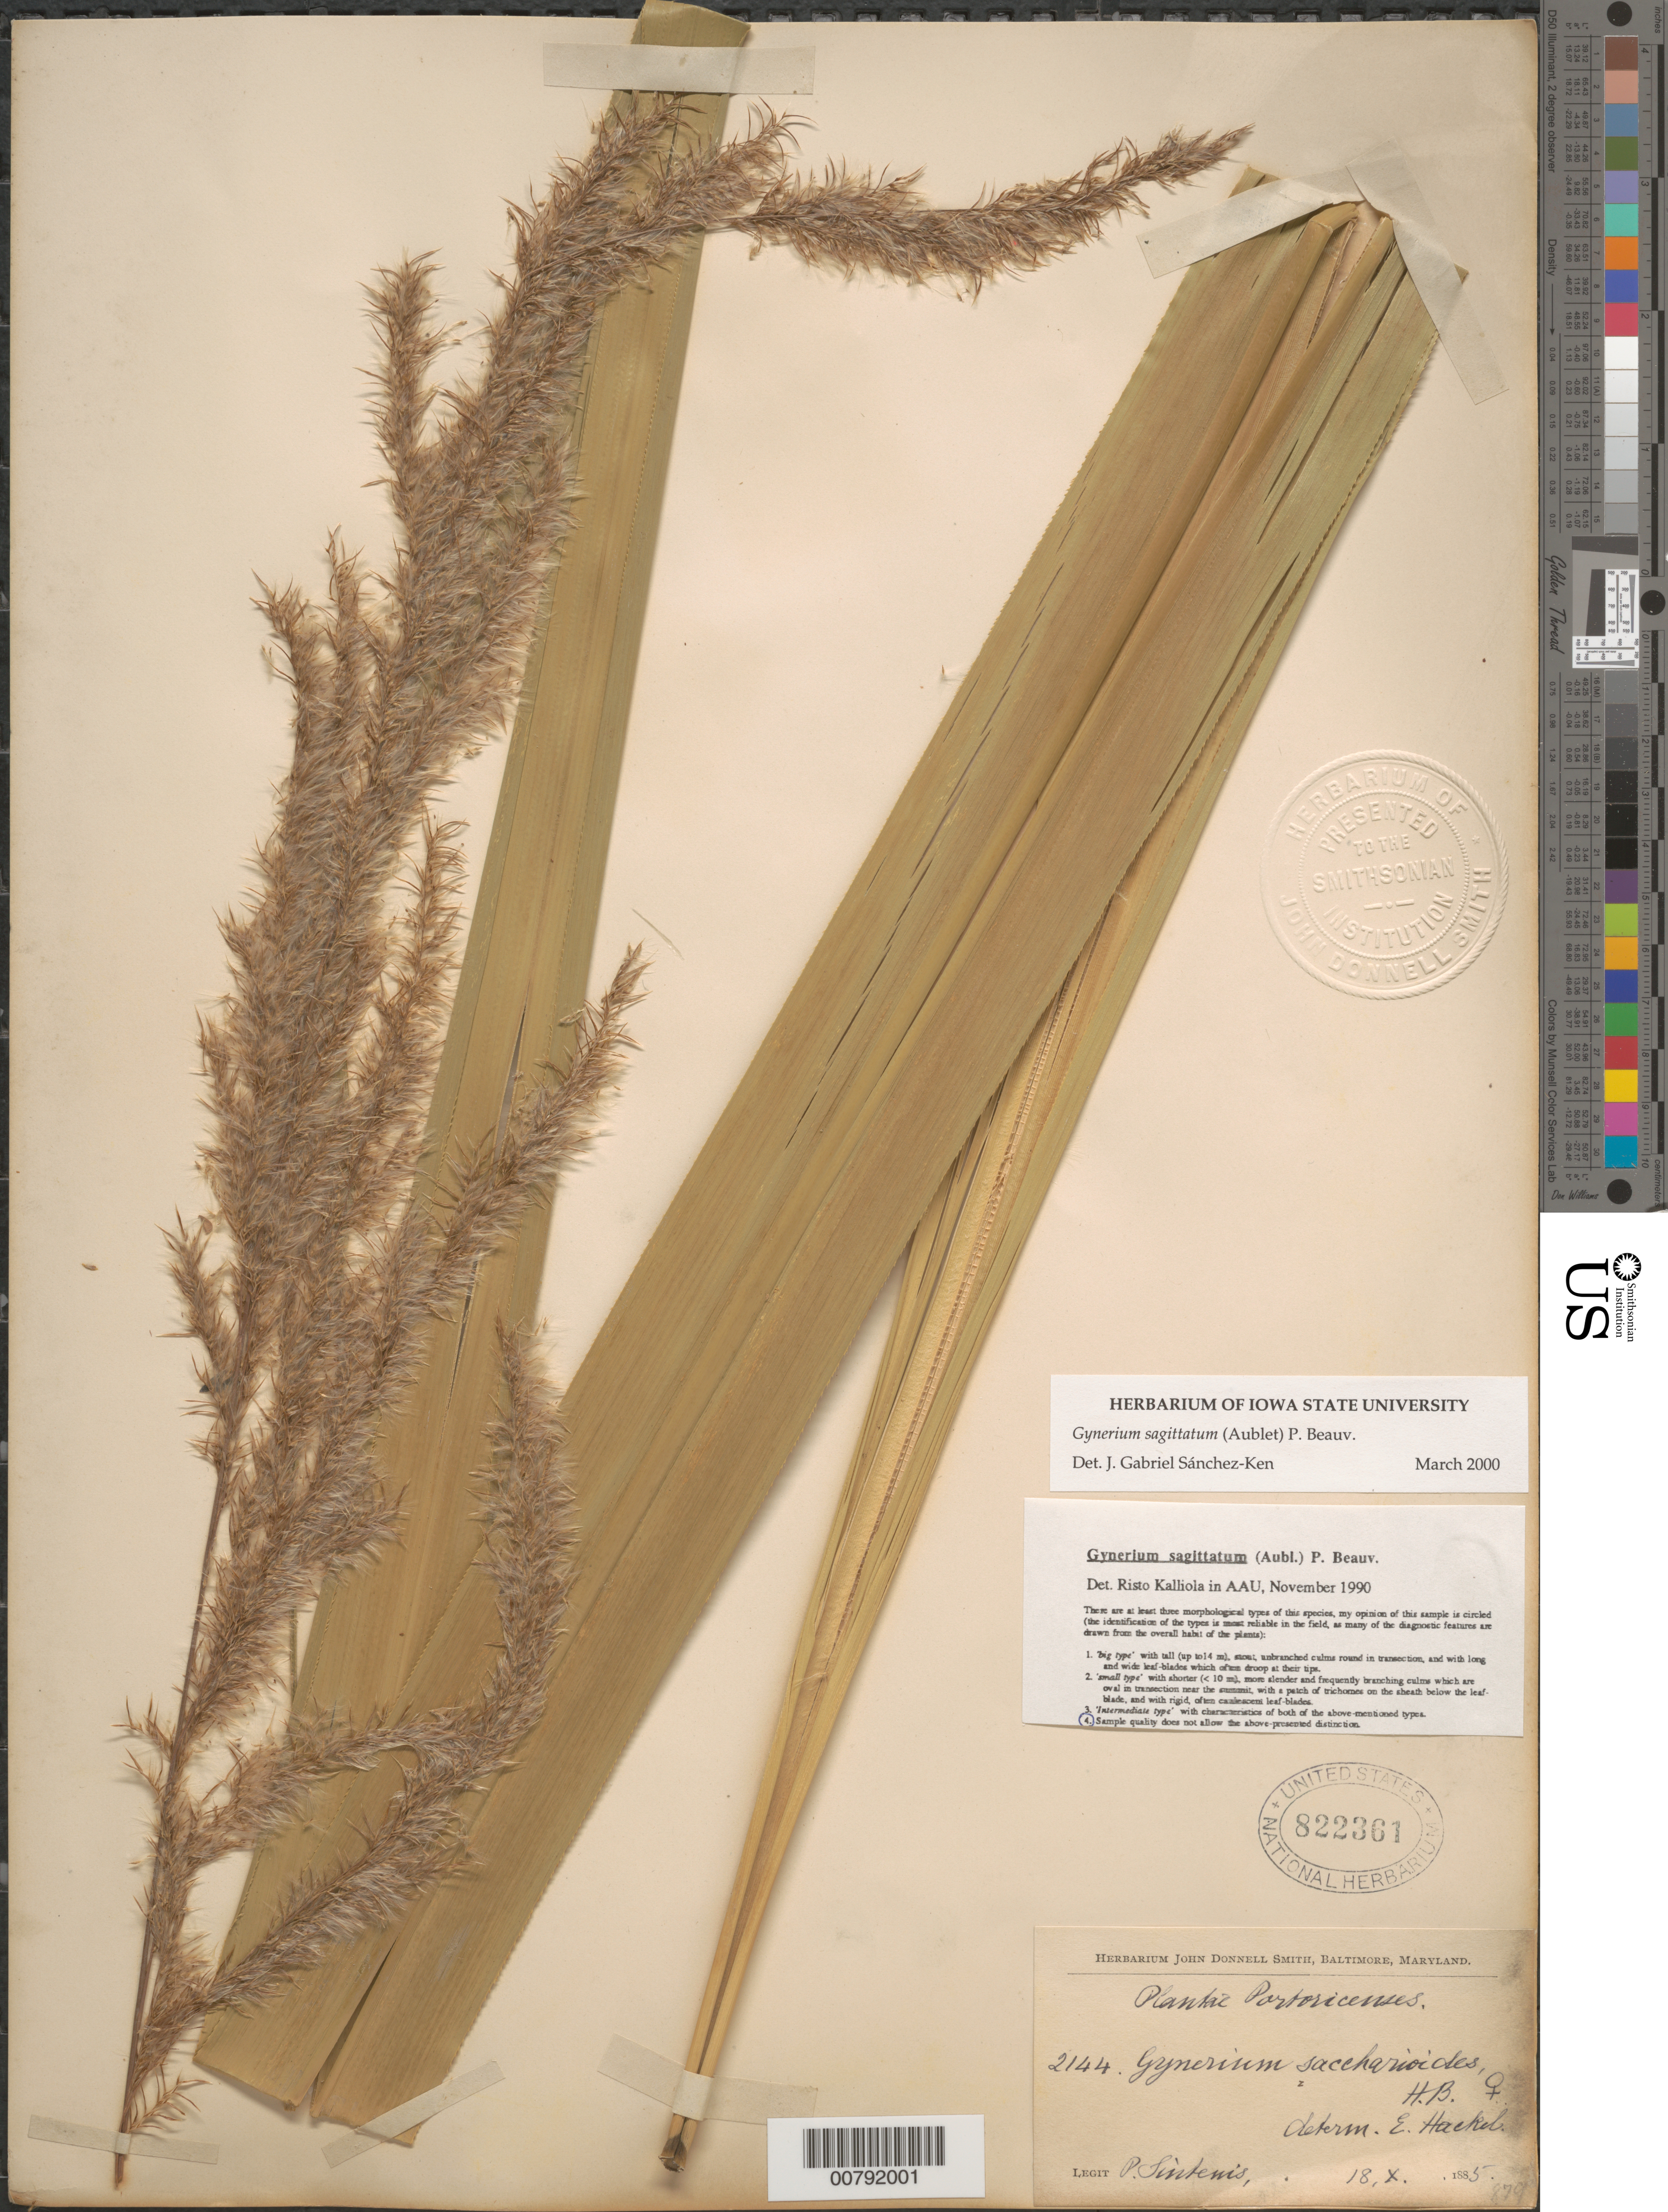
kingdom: Plantae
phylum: Tracheophyta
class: Liliopsida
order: Poales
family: Poaceae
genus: Gynerium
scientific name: Gynerium sagittatum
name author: (Aubl.) P. Beauv.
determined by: Sánchez-Ken, J. G.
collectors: P. Sintenis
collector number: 2144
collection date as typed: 18 Oct 1885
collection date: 1885-10-18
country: Puerto Rico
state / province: Cayey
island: Puerto Rico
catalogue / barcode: US 822361